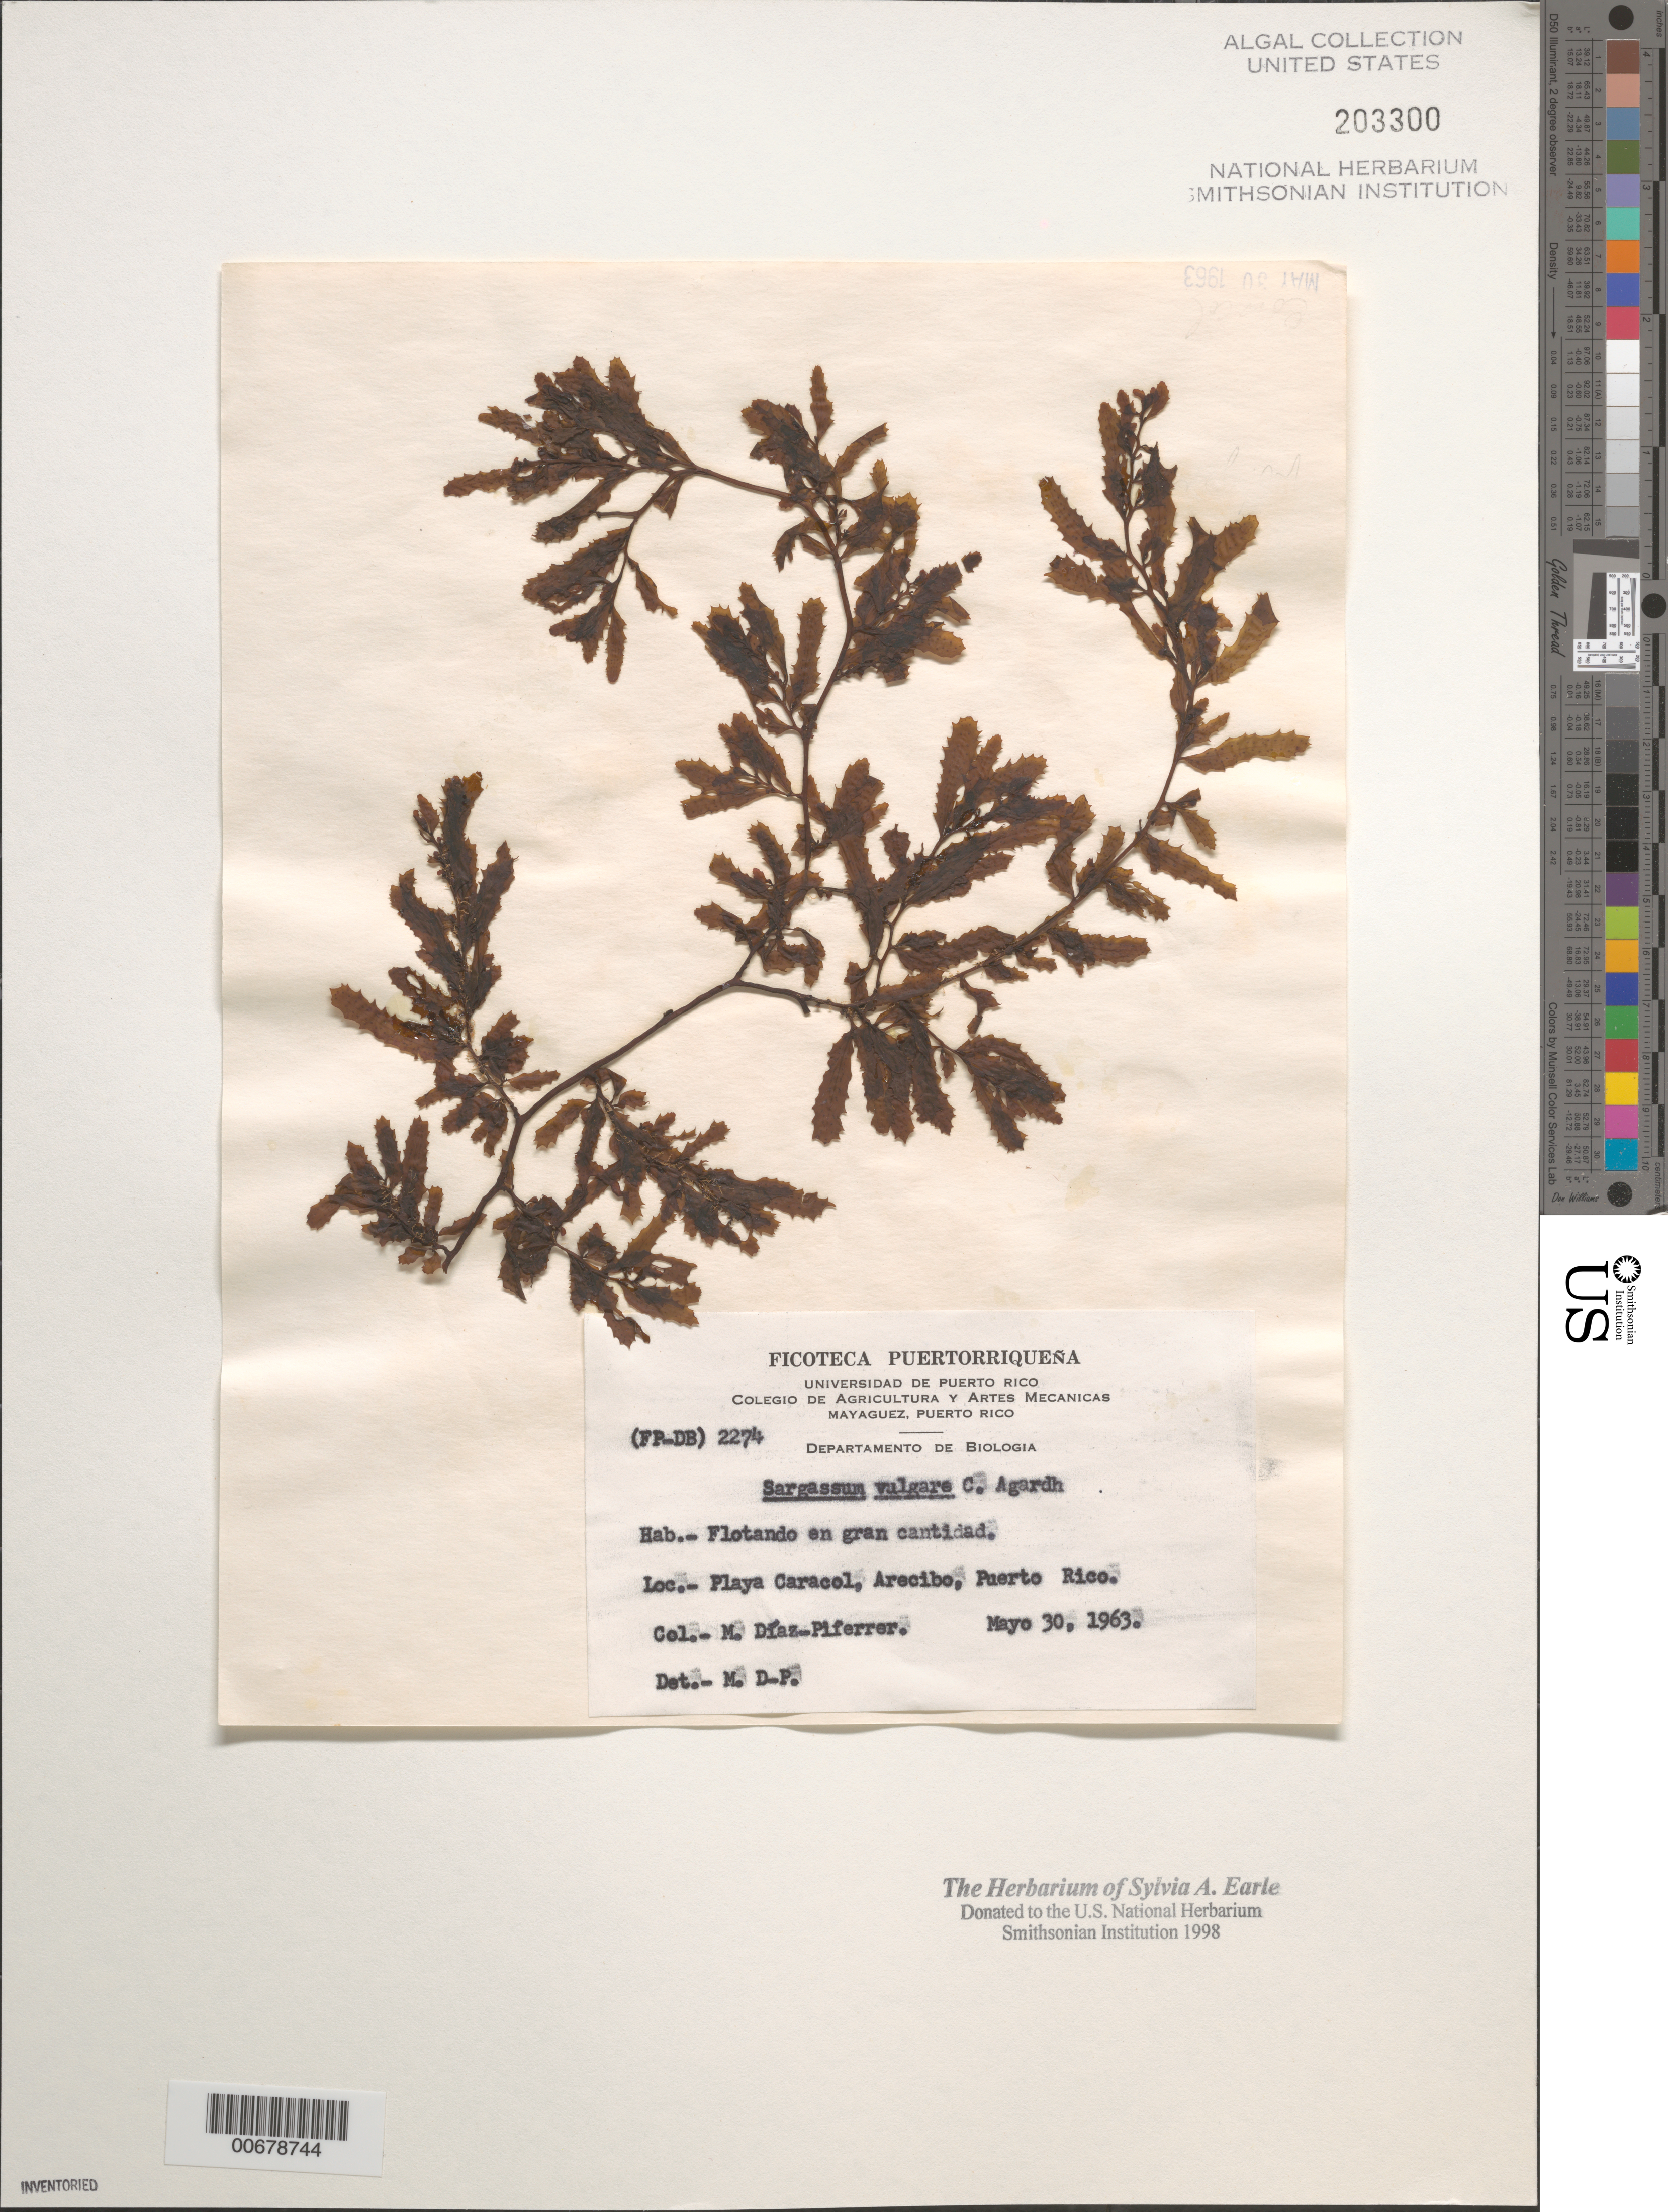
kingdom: Chromista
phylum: Ochrophyta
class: Phaeophyceae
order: Fucales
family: Sargassaceae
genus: Sargassum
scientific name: Sargassum vulgare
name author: C. Agardh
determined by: Diaz-Piferrer, M.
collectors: M. Diaz-Piferrer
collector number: (FP-DB) 2274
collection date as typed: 30 May 1963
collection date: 1963-05-30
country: Puerto Rico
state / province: Arecibo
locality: Playa Caracol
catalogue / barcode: US 203300